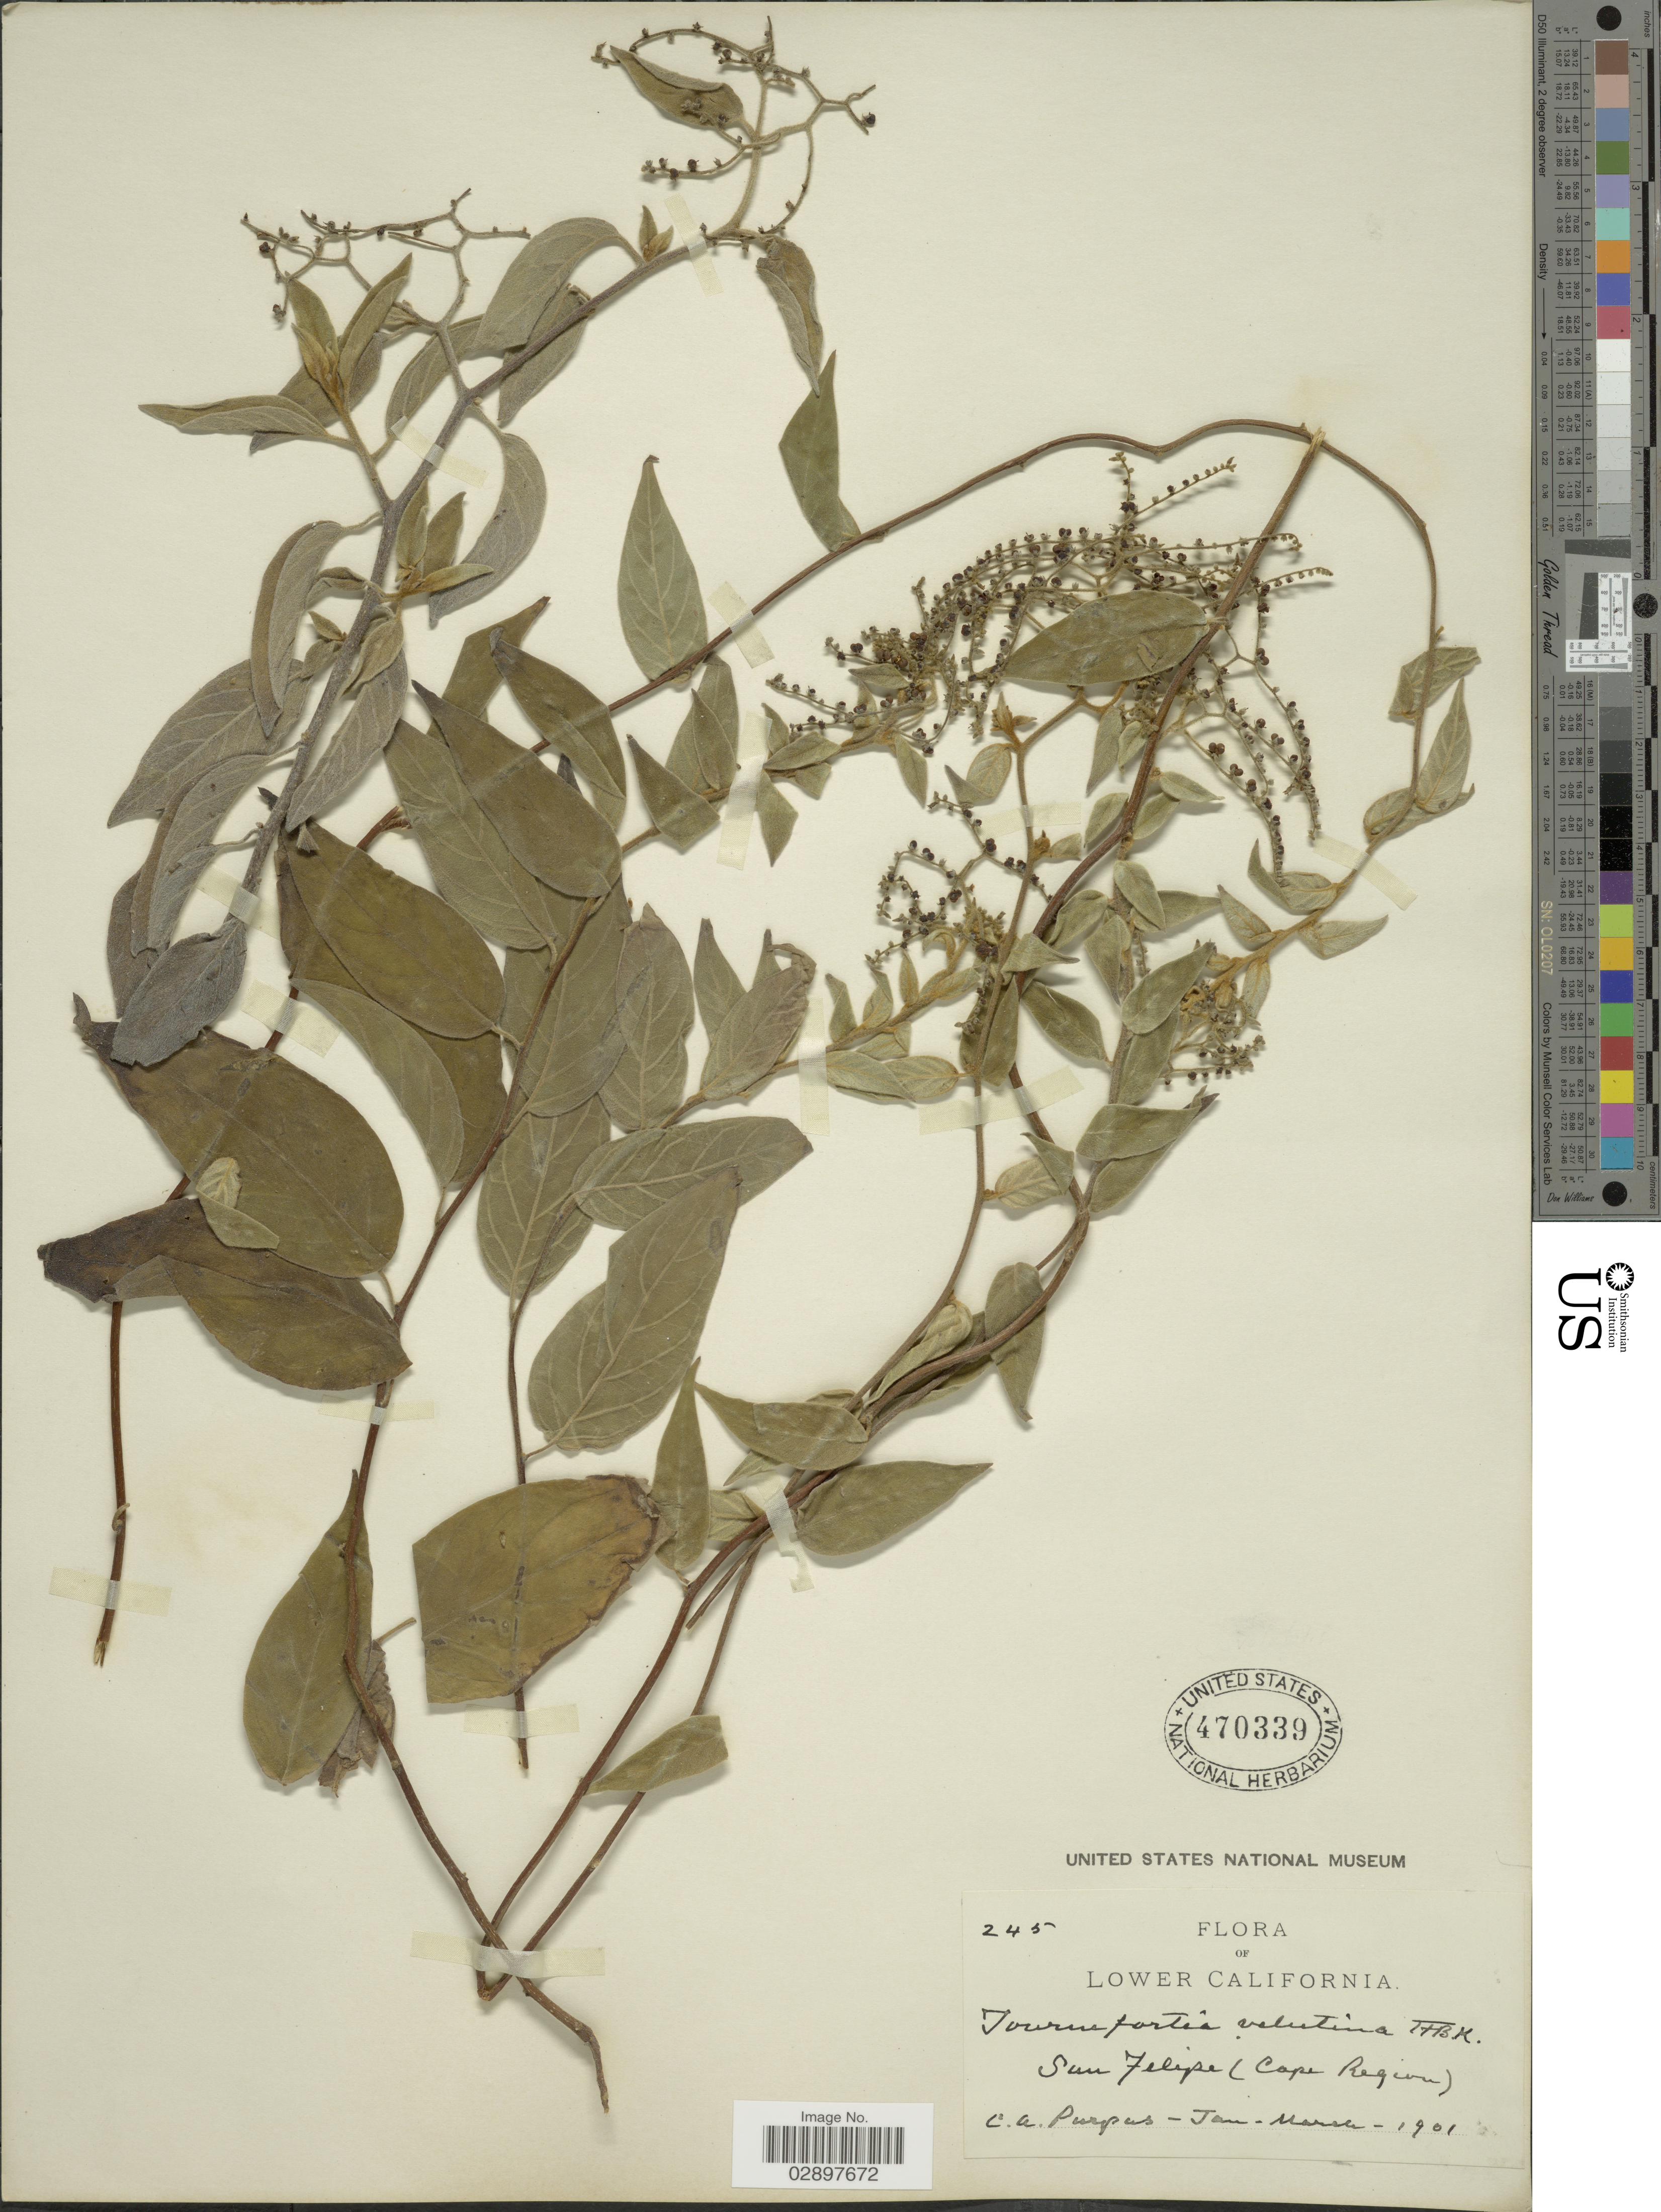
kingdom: Plantae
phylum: Tracheophyta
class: Magnoliopsida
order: Boraginales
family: Heliotropiaceae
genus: Tournefortia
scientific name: Tournefortia velutina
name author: Kunth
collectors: C. A. Purpus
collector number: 245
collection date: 1901-01/1901-03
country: Mexico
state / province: Baja California Sur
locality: Lower California. San Felipe (Cape Region).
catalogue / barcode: US 470339